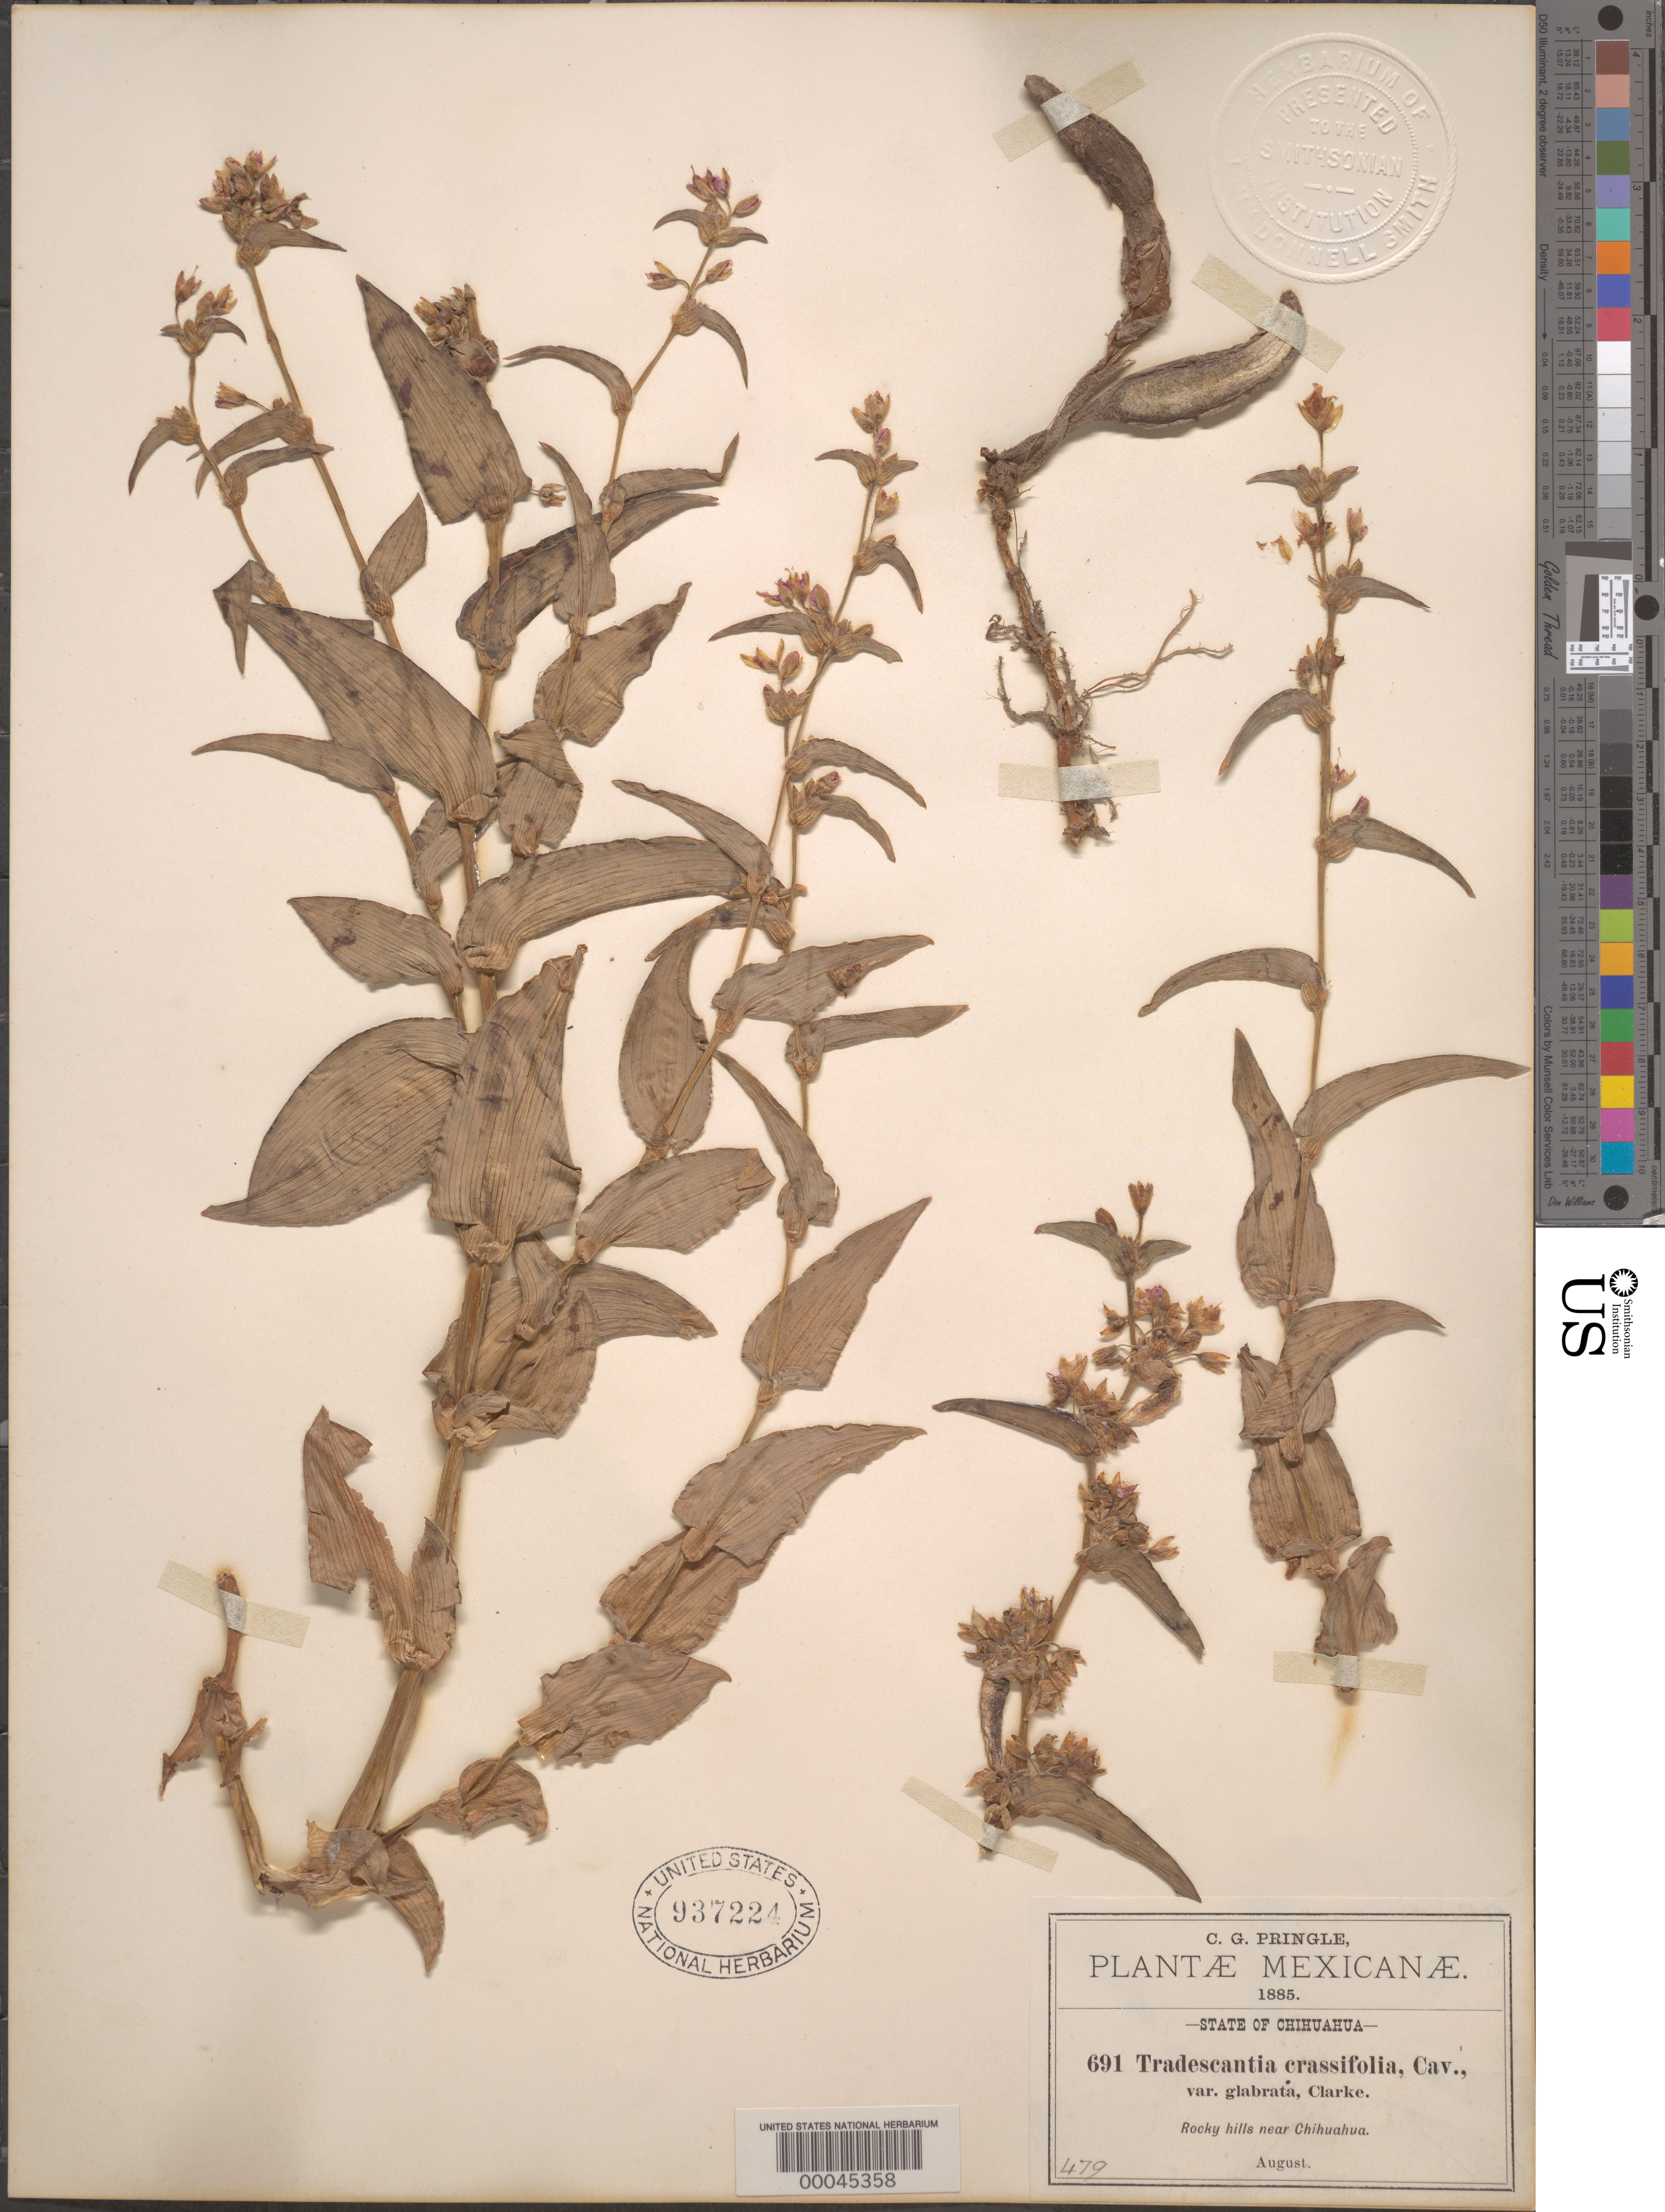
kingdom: Plantae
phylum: Tracheophyta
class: Liliopsida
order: Commelinales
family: Commelinaceae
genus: Tradescantia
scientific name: Tradescantia crassifolia var. glabrata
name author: C.B. Clarke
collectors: C. G. Pringle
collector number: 691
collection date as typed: Aug 1885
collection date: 1885-08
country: Mexico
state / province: Chihuahua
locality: Near Chihuahua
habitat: Rocky hills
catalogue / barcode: US 937224